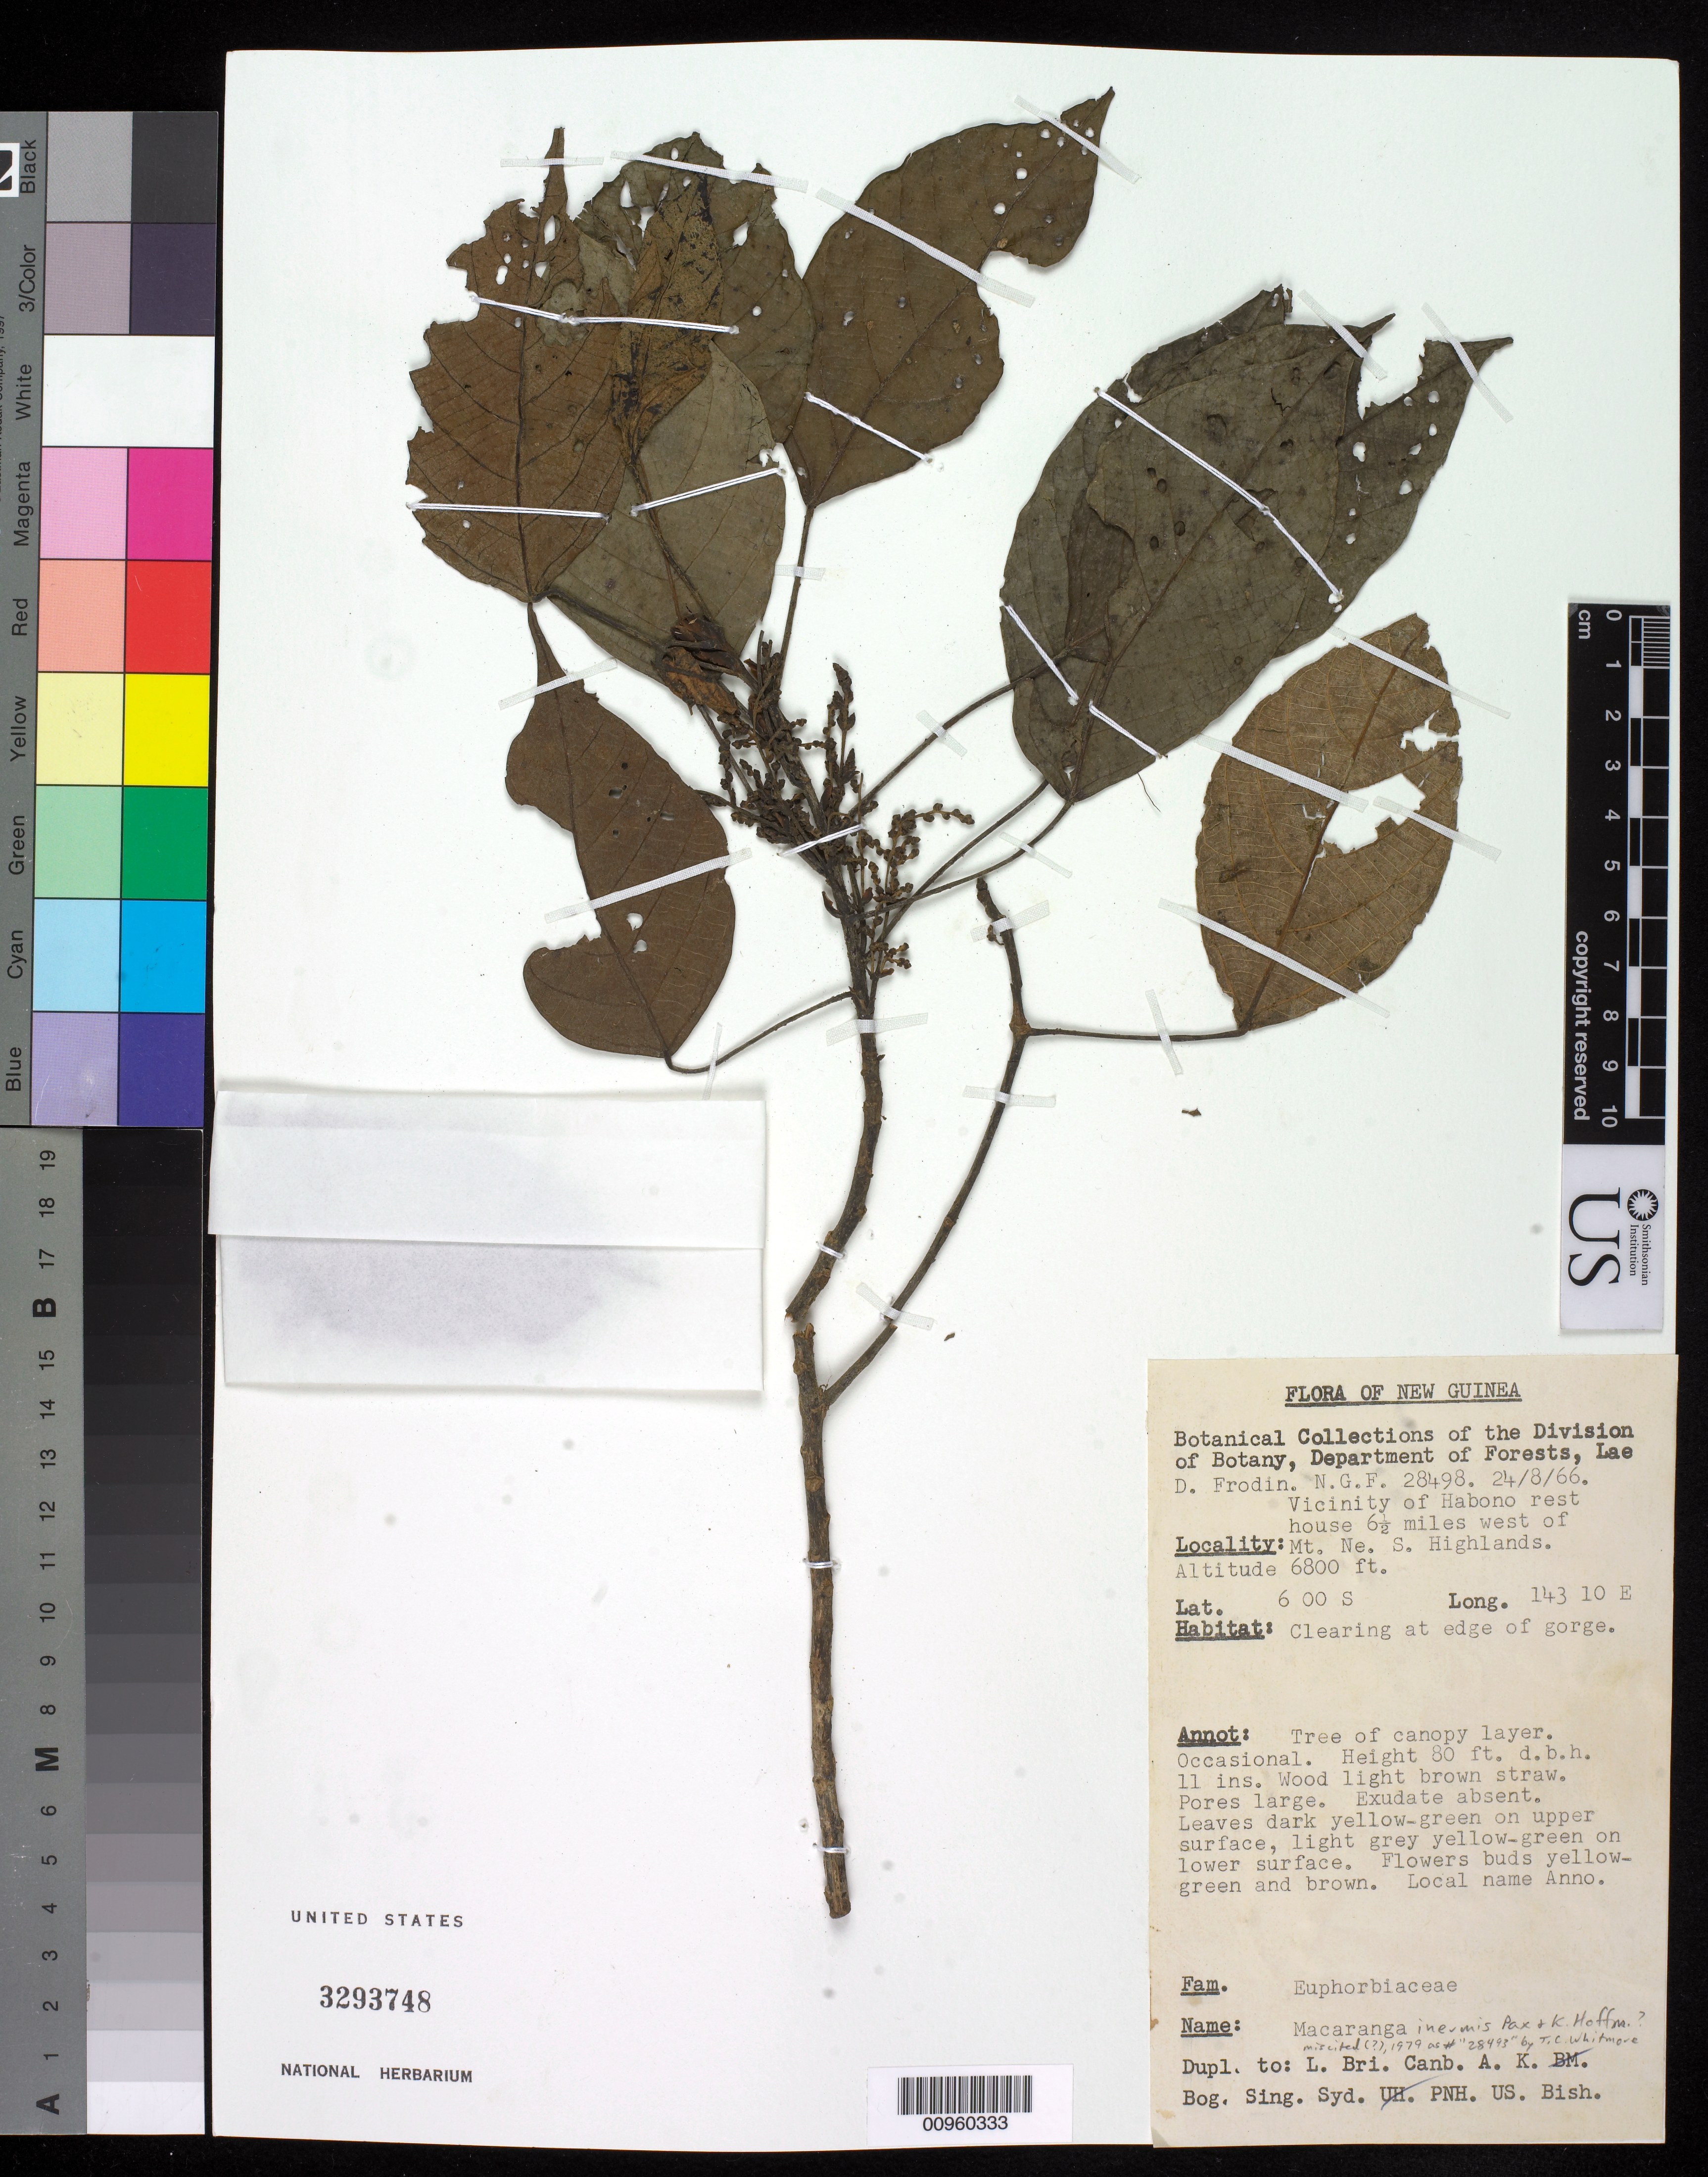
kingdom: Plantae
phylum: Tracheophyta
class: Magnoliopsida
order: Malpighiales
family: Euphorbiaceae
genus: Macaranga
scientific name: Macaranga inermis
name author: Pax & K. Hoffm.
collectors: D. G. Frodin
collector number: NGF 28498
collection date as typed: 24 Aug 1966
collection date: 1966-08-24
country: Papua New Guinea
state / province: Southern Highlands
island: New Guinea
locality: Vicinity of Habono rest house 6.5 miles W of Mt. Ne. S. Highlands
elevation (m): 2073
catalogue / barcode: US 3293748